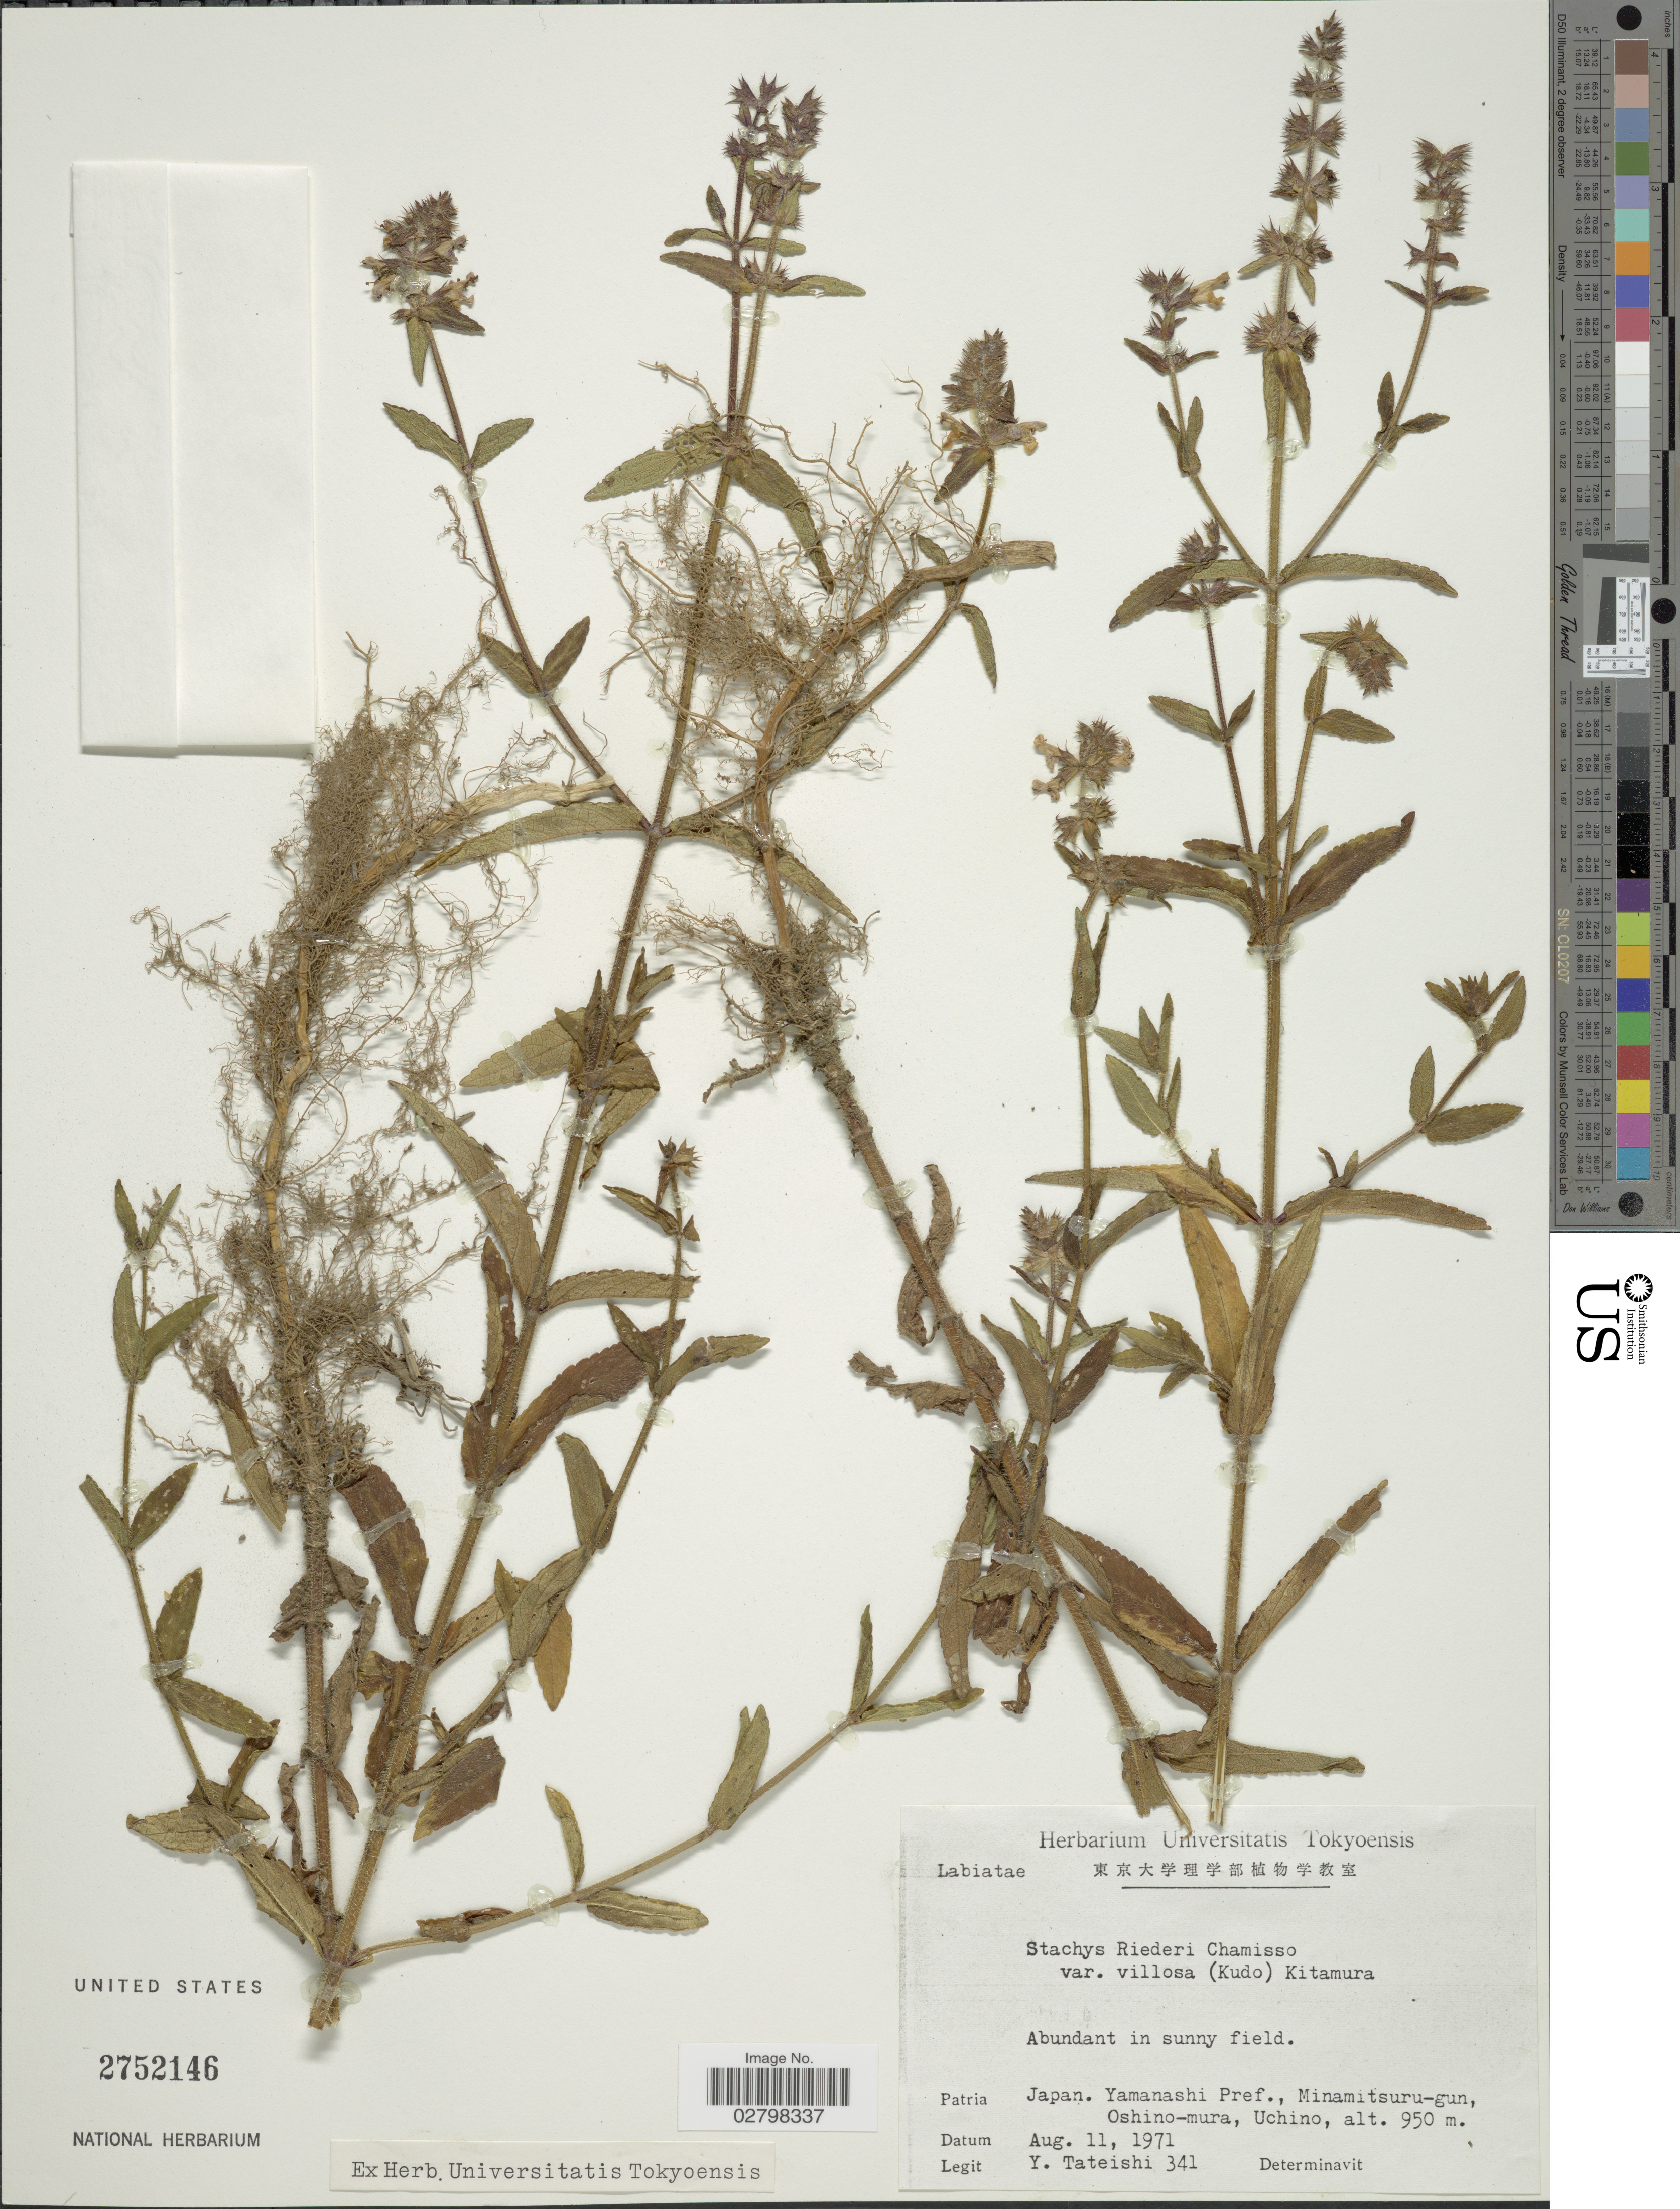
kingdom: Plantae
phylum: Tracheophyta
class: Magnoliopsida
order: Lamiales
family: Lamiaceae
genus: Stachys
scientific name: Stachys riederi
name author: Cham.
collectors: Y. Tateishi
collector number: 341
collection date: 1971-08-11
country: Japan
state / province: Yamanasi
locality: Yamanashi Pref., Minamitsuru-gun, Oshino-mura, Uchino.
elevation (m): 950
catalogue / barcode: US 2752146